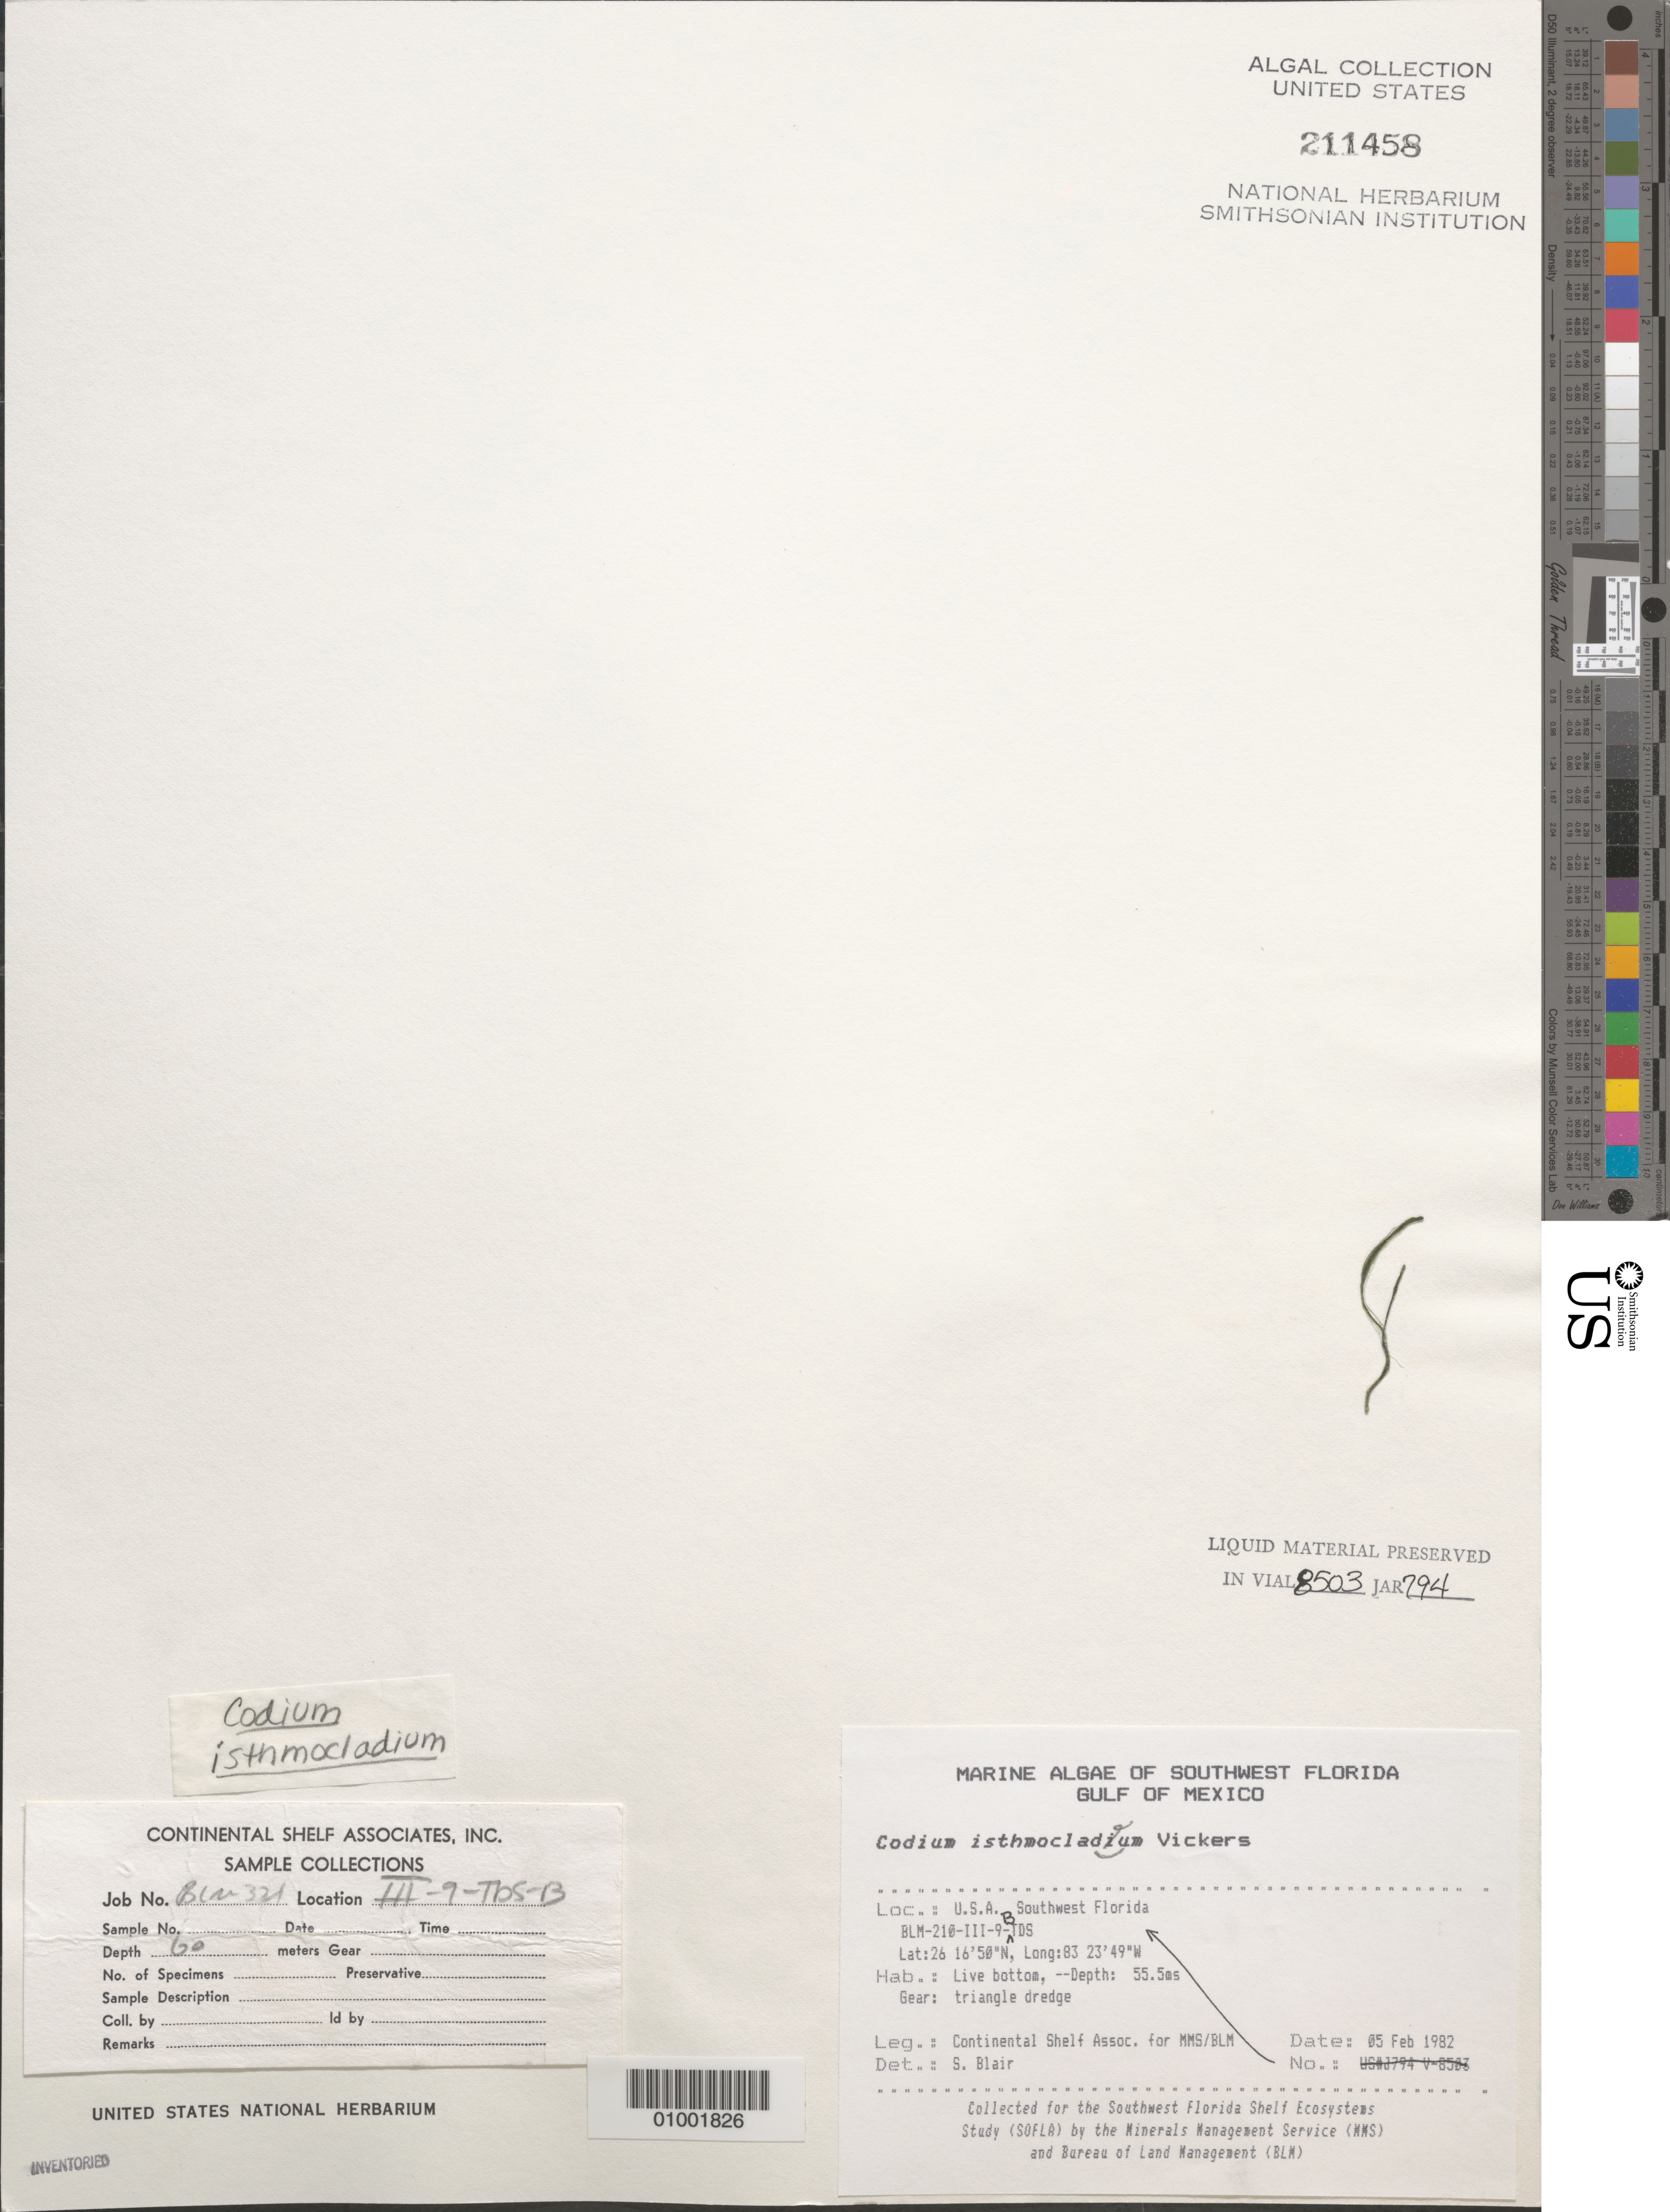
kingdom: Plantae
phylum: Chlorophyta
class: Ulvophyceae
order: Bryopsidales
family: Codiaceae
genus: Codium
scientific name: Codium isthmocladum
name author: Vickers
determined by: Blair, S. M.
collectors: Continental Shelf Associates for the MMS/BLM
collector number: BLM-321-III-9-B-TDS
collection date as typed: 05 Feb 1982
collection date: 1982-02-05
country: United States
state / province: Florida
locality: Gulf of Mexico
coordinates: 26 16'50"N, 83 23'49"W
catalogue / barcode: US 211458